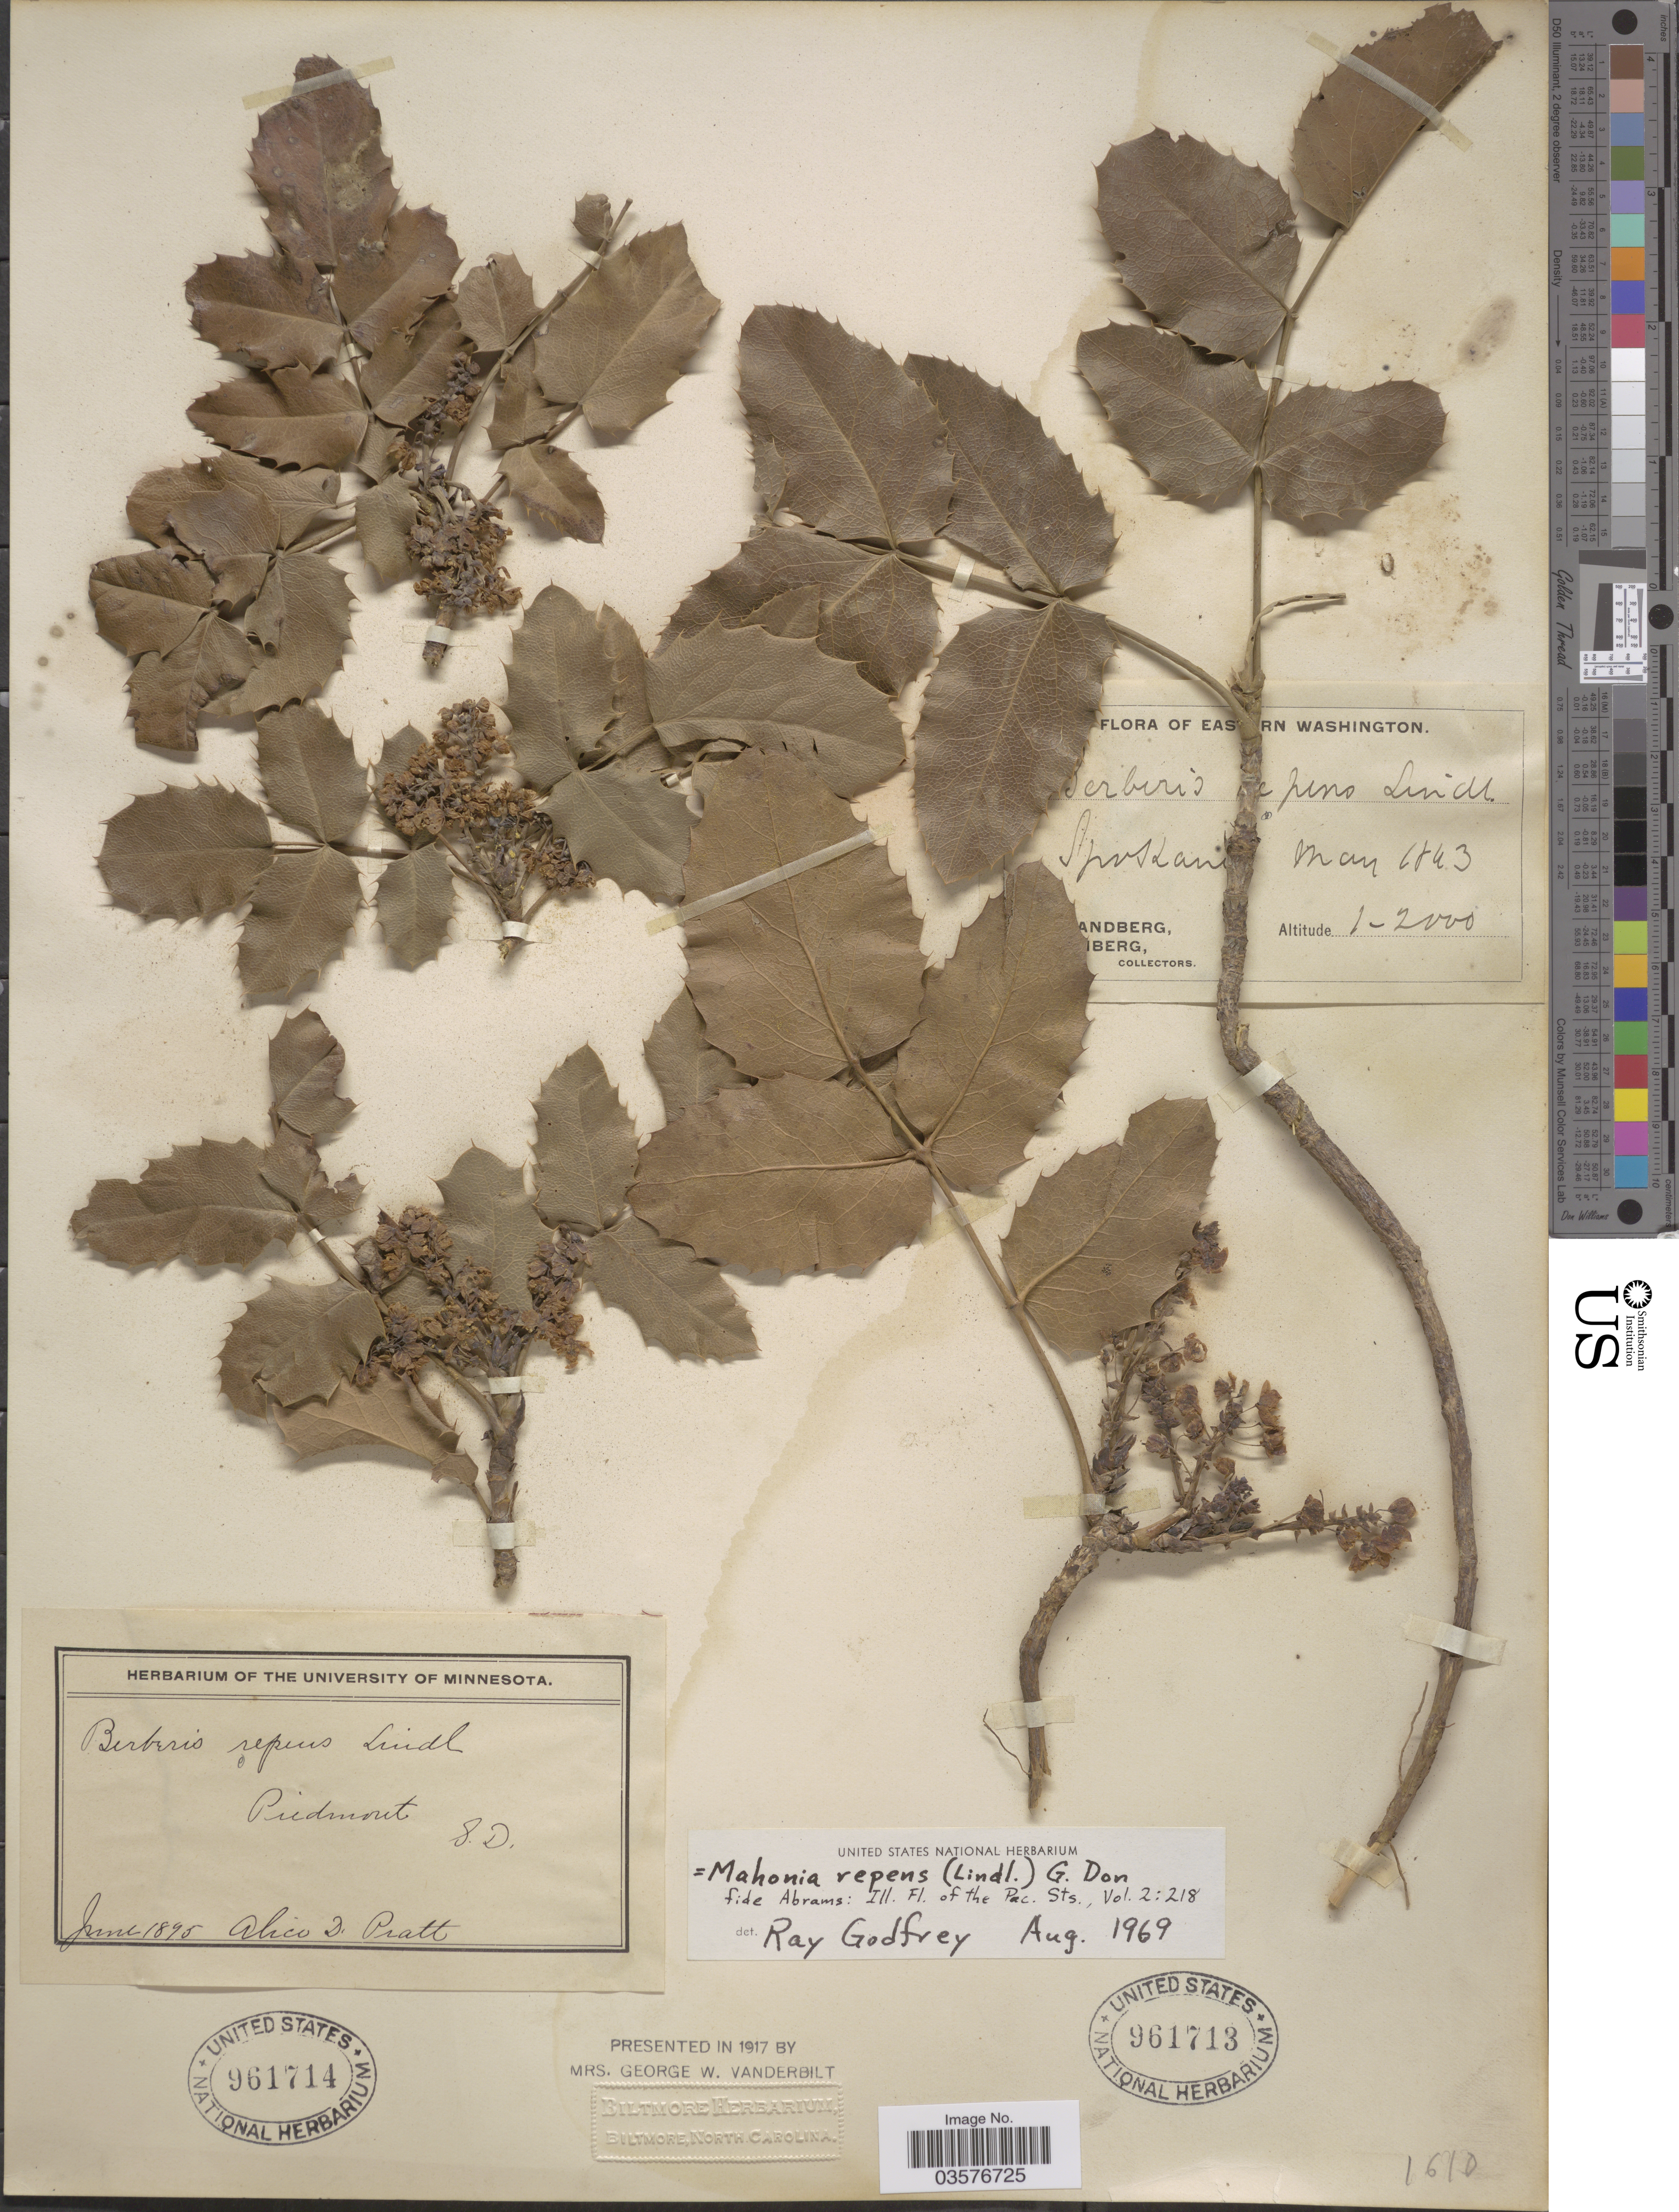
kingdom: Plantae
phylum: Tracheophyta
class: Magnoliopsida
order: Ranunculales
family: Berberidaceae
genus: Mahonia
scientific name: Mahonia repens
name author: (Lindl.) G. Don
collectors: A. Pratt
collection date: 1895-06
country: United States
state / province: South Dakota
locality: Piedmont.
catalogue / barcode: US 961714